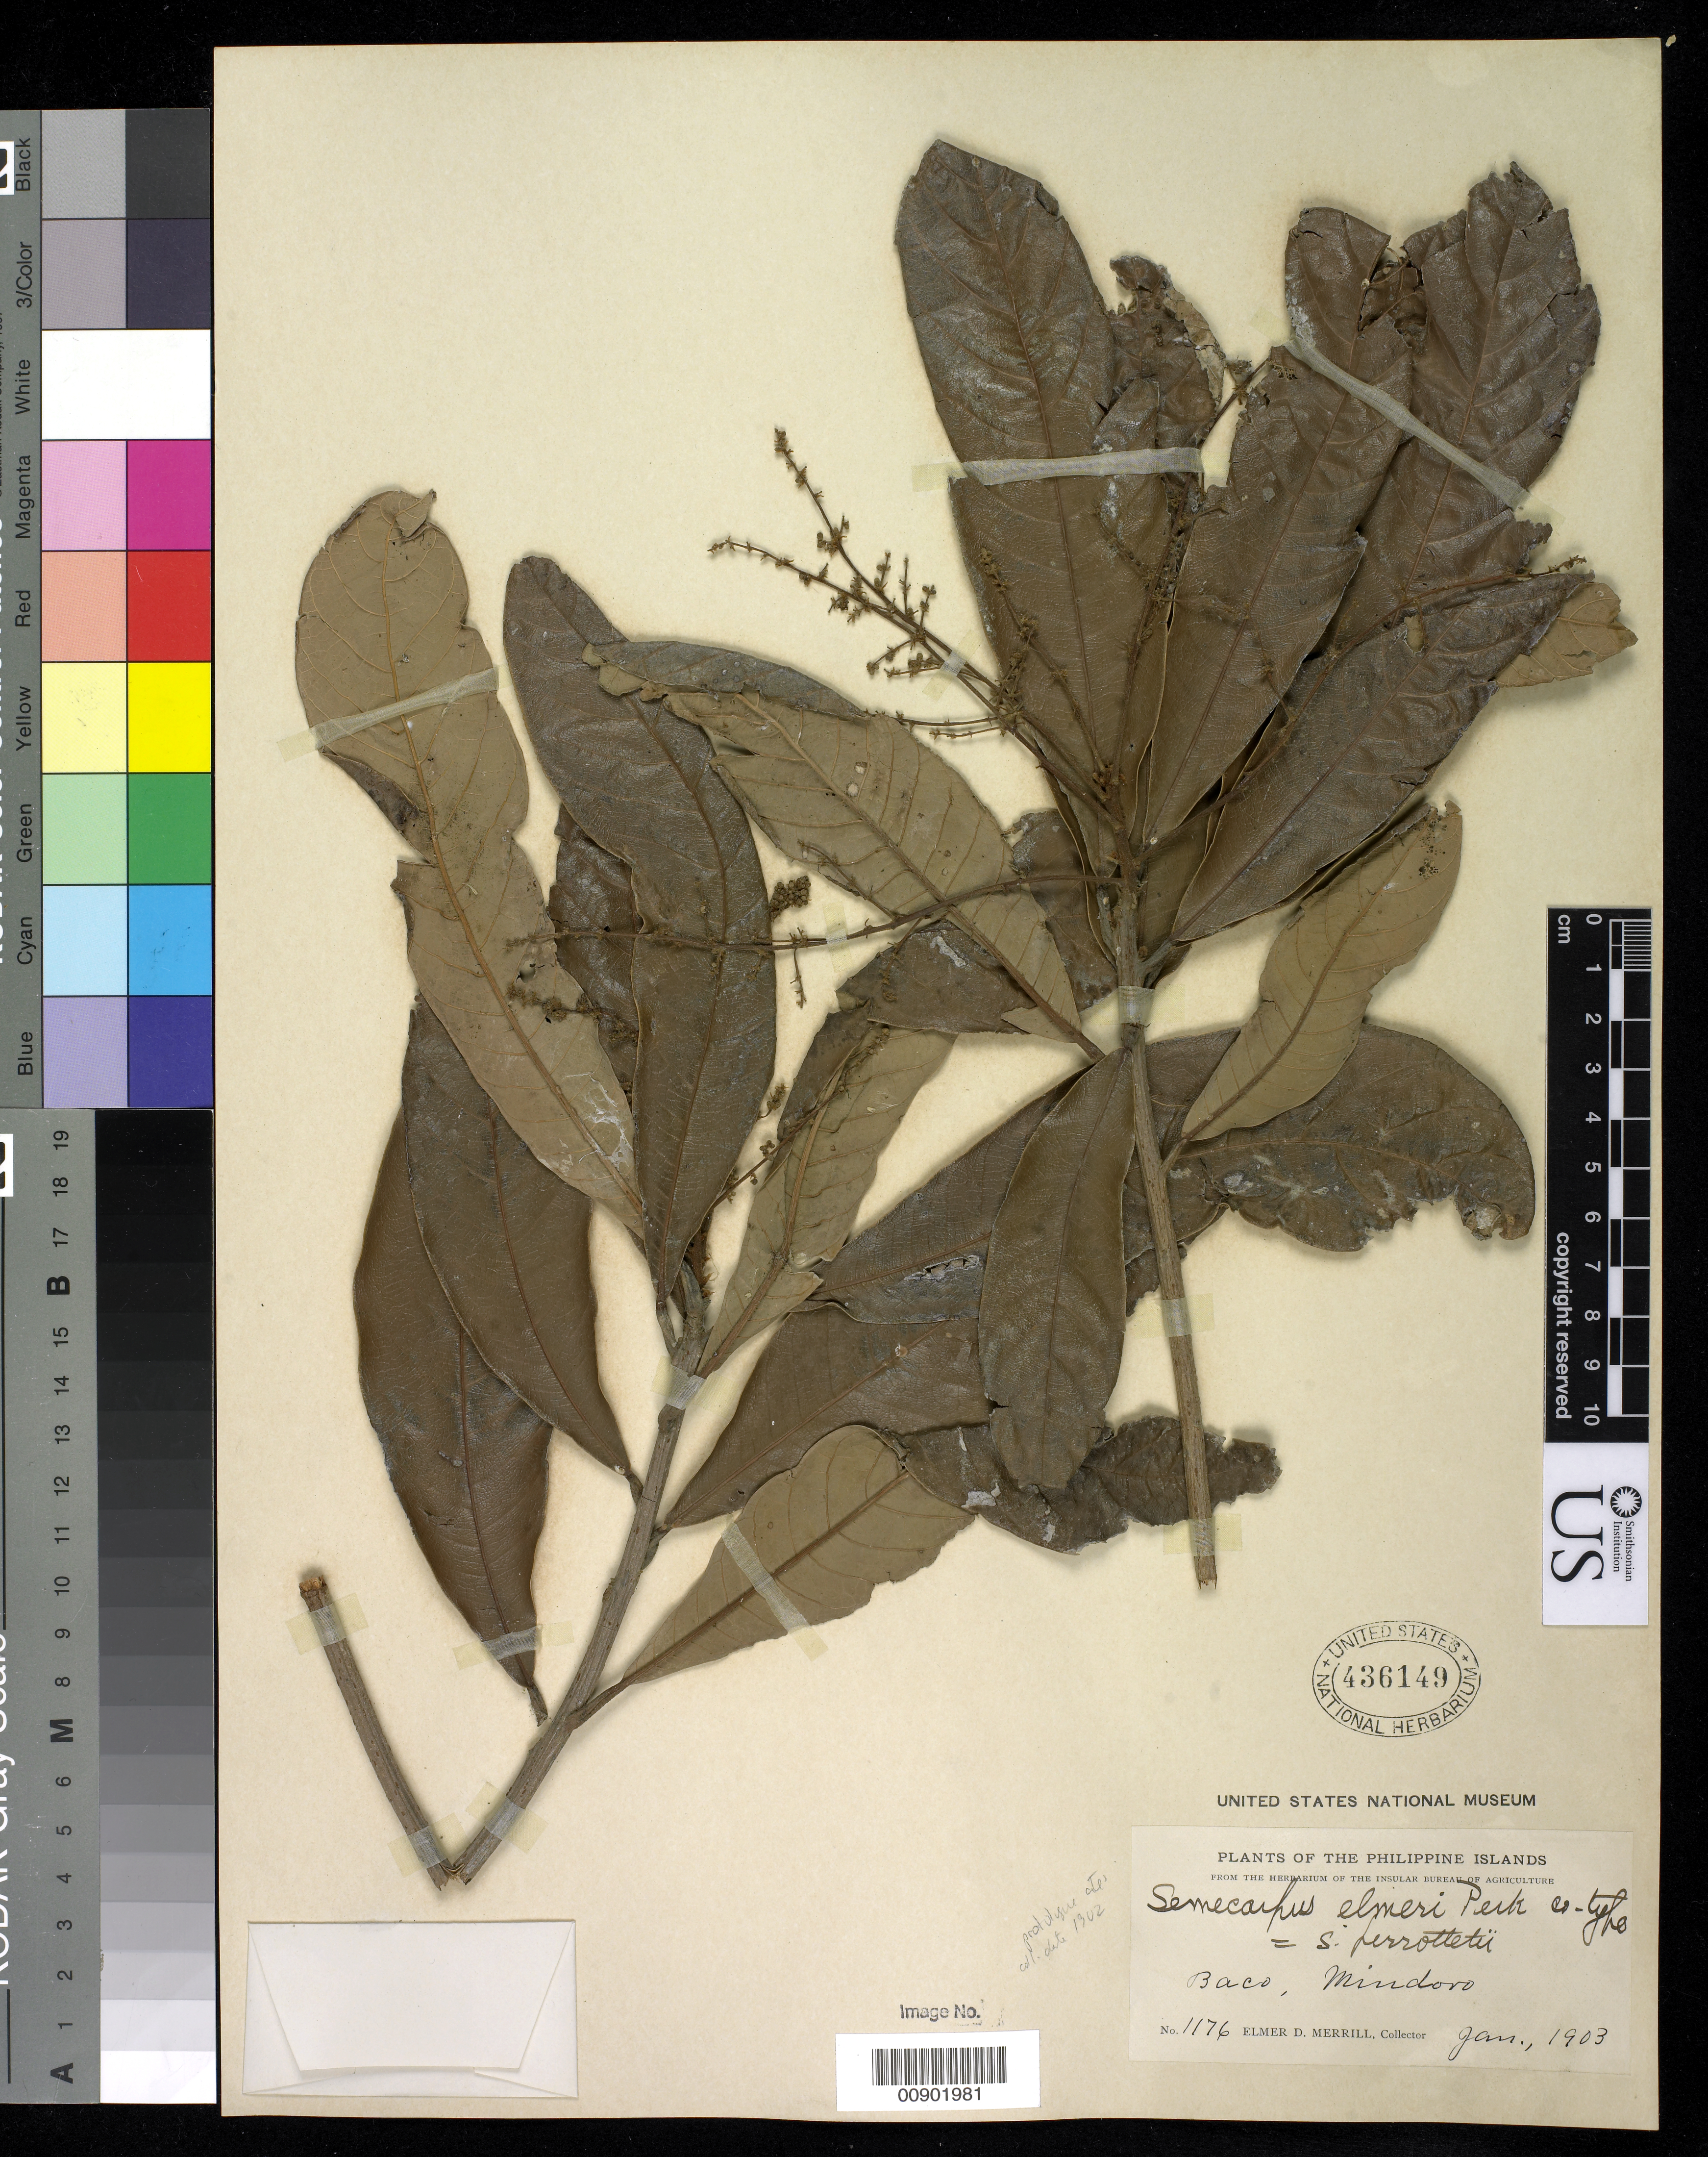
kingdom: Plantae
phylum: Tracheophyta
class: Magnoliopsida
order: Sapindales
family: Anacardiaceae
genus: Semecarpus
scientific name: Semecarpus elmeri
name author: Perkins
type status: Possible Type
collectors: A. D. E. Elmer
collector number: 1176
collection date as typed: Jan 1903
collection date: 1903-01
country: Philippines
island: Mindoro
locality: Baco, Mindoro.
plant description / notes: Annotated as "co-type" and probably original material, but protologue cites collection date of January 1902 (this sheet is Jan. 1903).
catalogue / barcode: US 436149